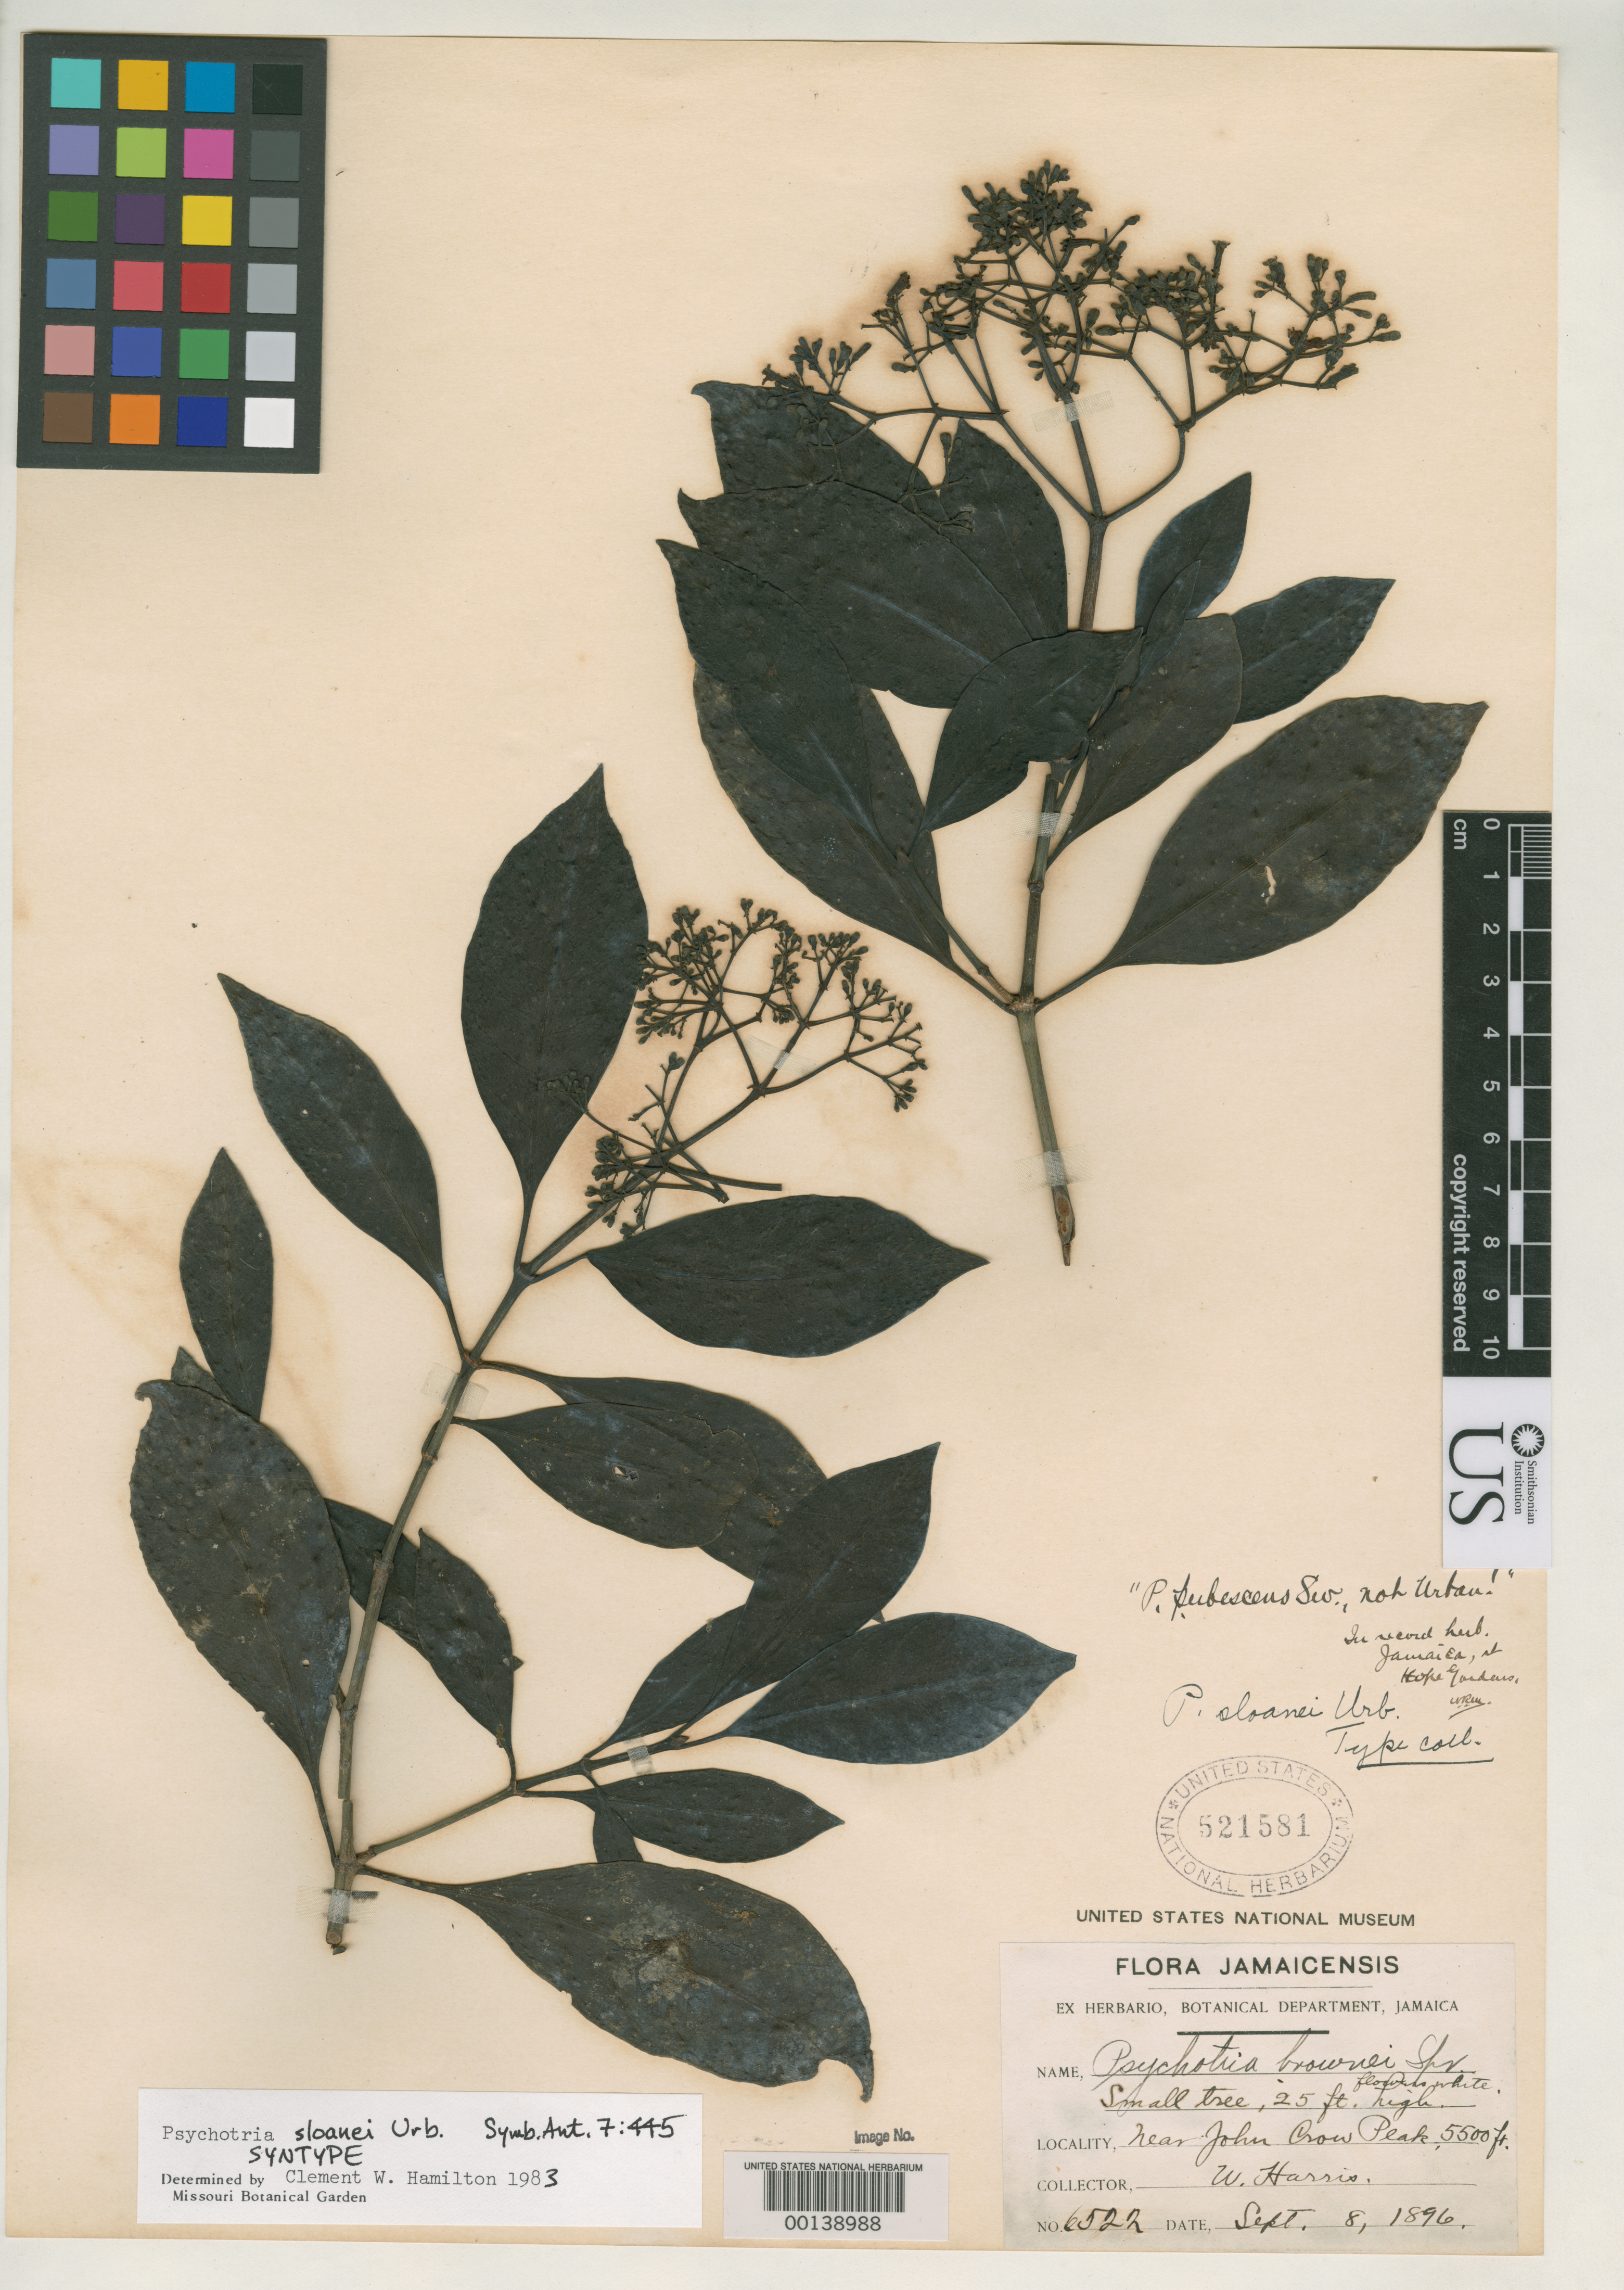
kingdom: Plantae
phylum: Tracheophyta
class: Magnoliopsida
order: Gentianales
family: Rubiaceae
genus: Psychotria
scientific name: Psychotria sloanei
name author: Urb.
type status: Isotype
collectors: W. H. Harris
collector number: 6522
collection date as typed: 08 Dec 1896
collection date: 1896-12-08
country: Jamaica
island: Greater Antilles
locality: Near John Crow Peak.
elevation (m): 1800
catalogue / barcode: US 521581